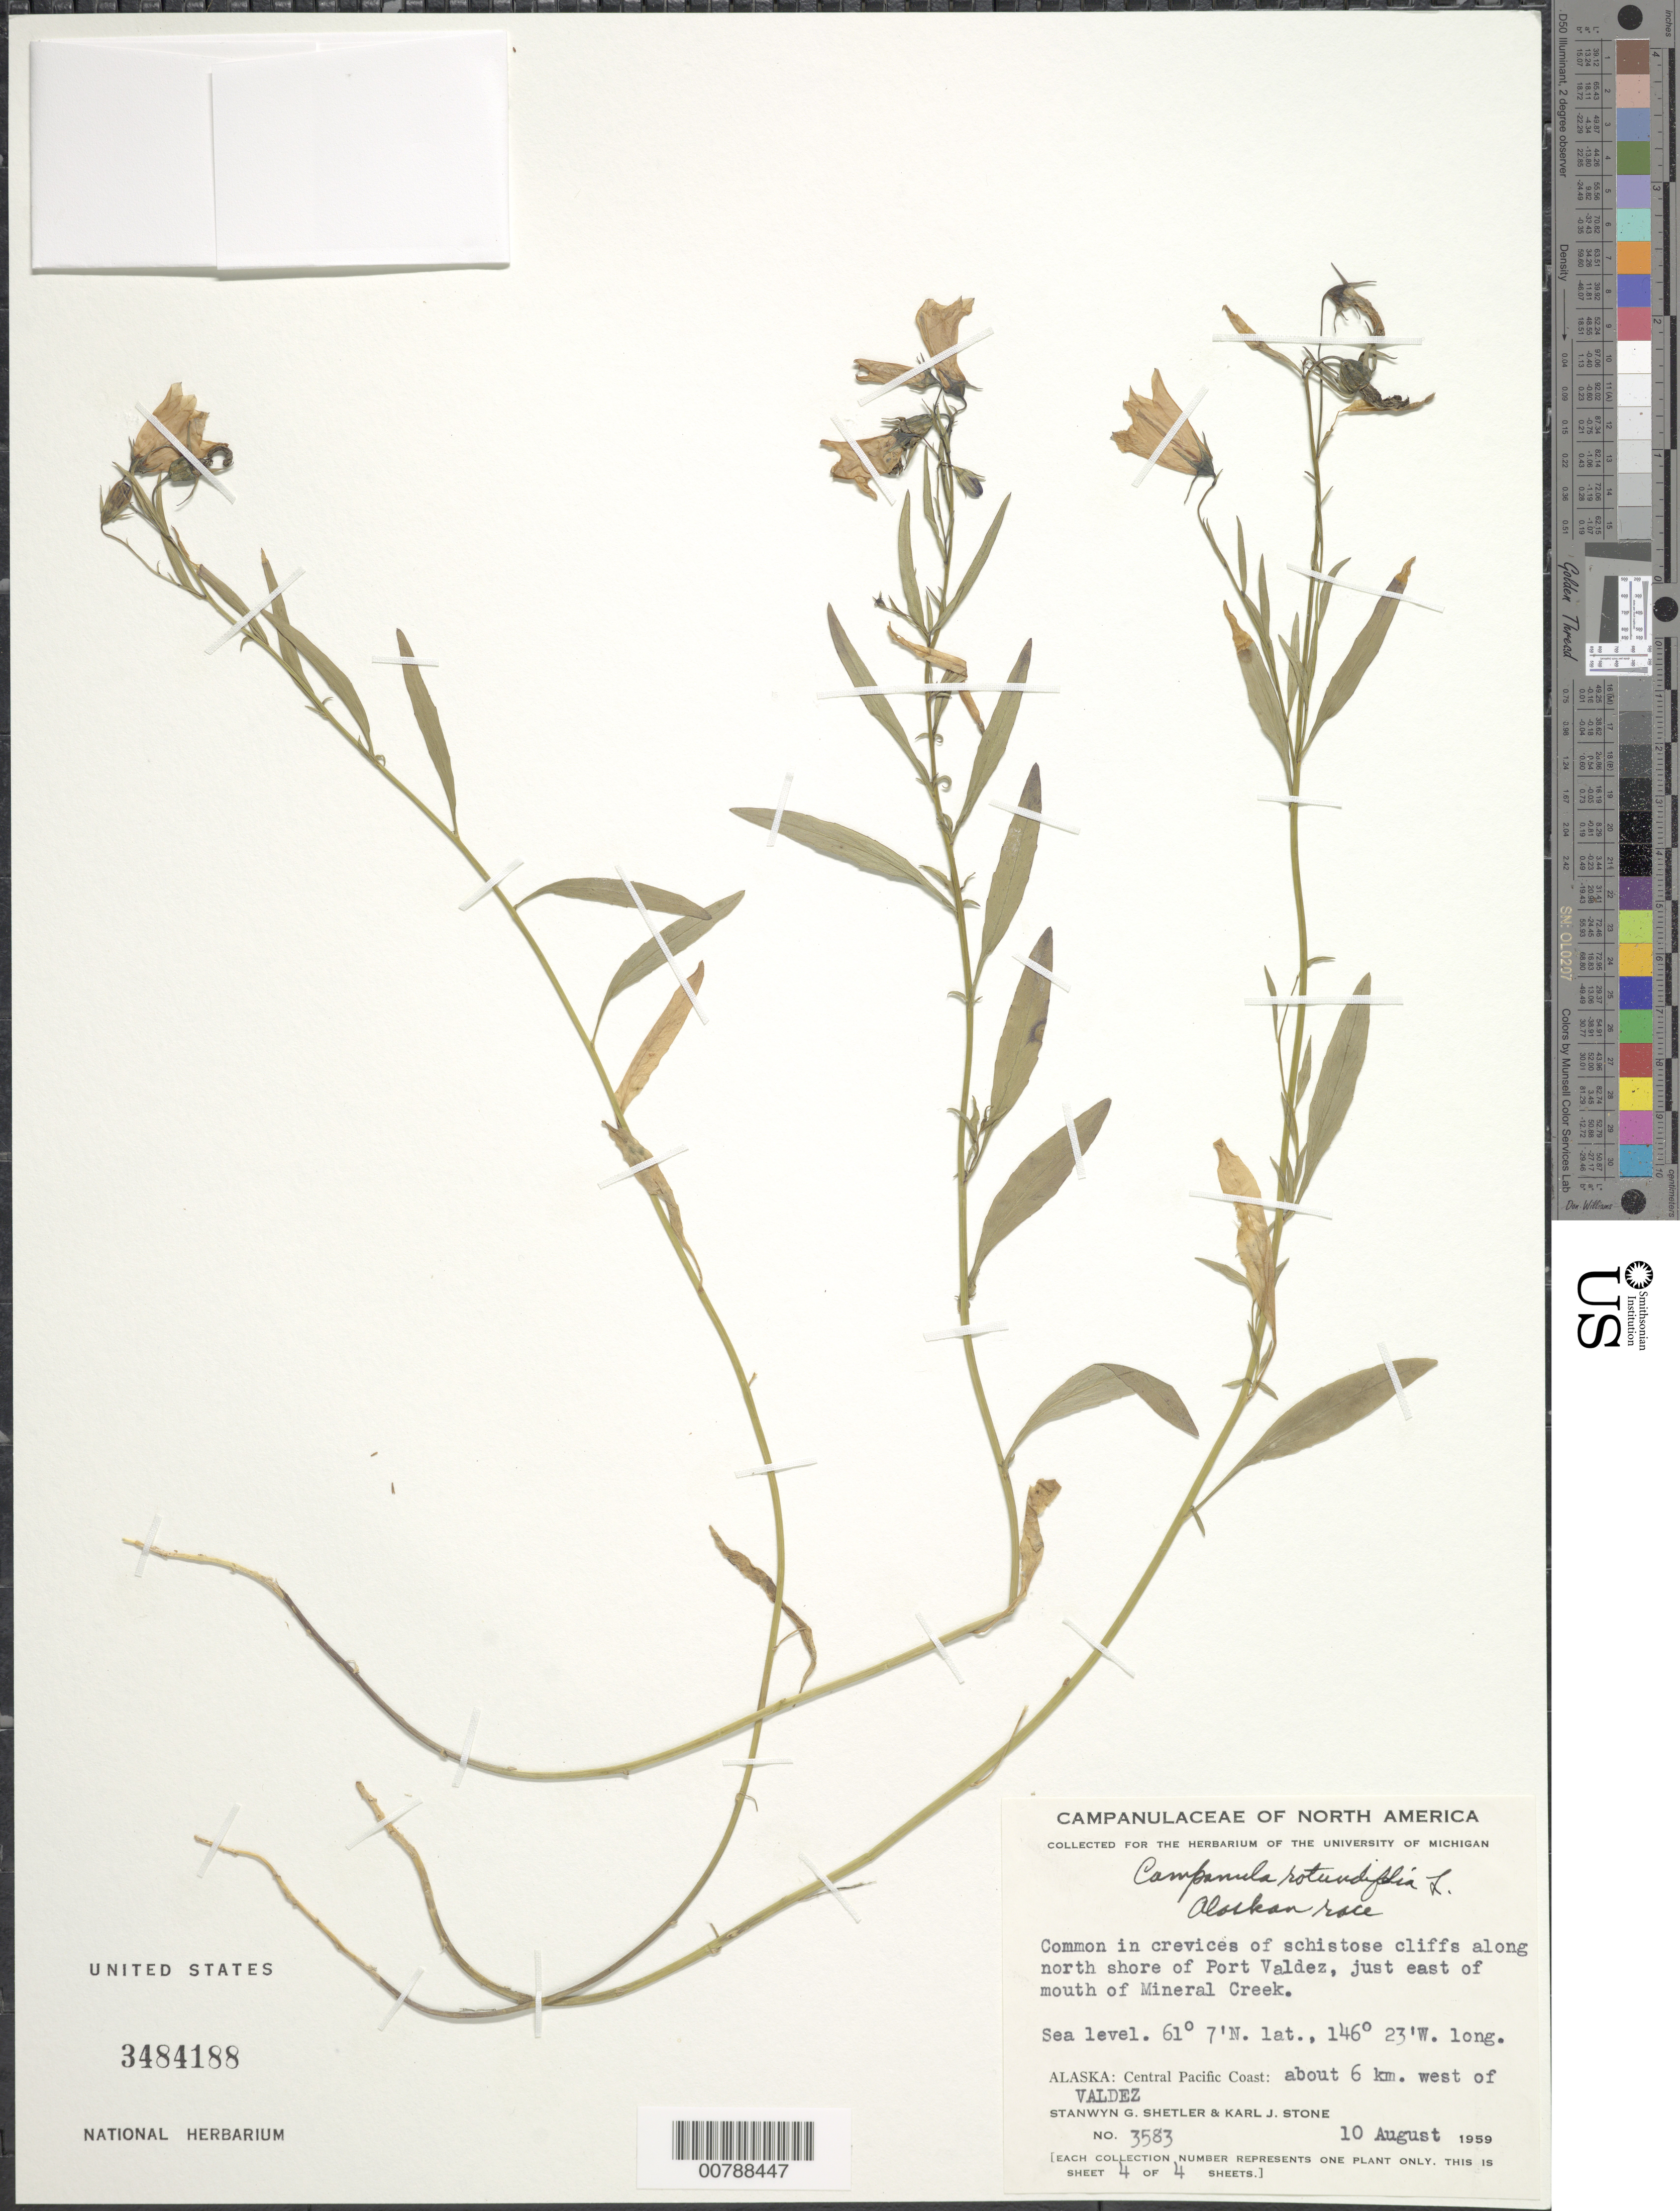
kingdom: Plantae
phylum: Tracheophyta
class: Magnoliopsida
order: Asterales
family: Campanulaceae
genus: Campanula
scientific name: Campanula rotundifolia L. Alaskan race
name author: L.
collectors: S. Shetler & K. J. Stone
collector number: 3578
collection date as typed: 10 August 1959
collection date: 1959-08-10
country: United States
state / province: Alaska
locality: Central Pacific Coast. Along north shore of Port Valdez, just east of mouth of Mineral Creek.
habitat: Common in crevices of schistose cliffs .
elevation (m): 0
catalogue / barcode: US 3484188